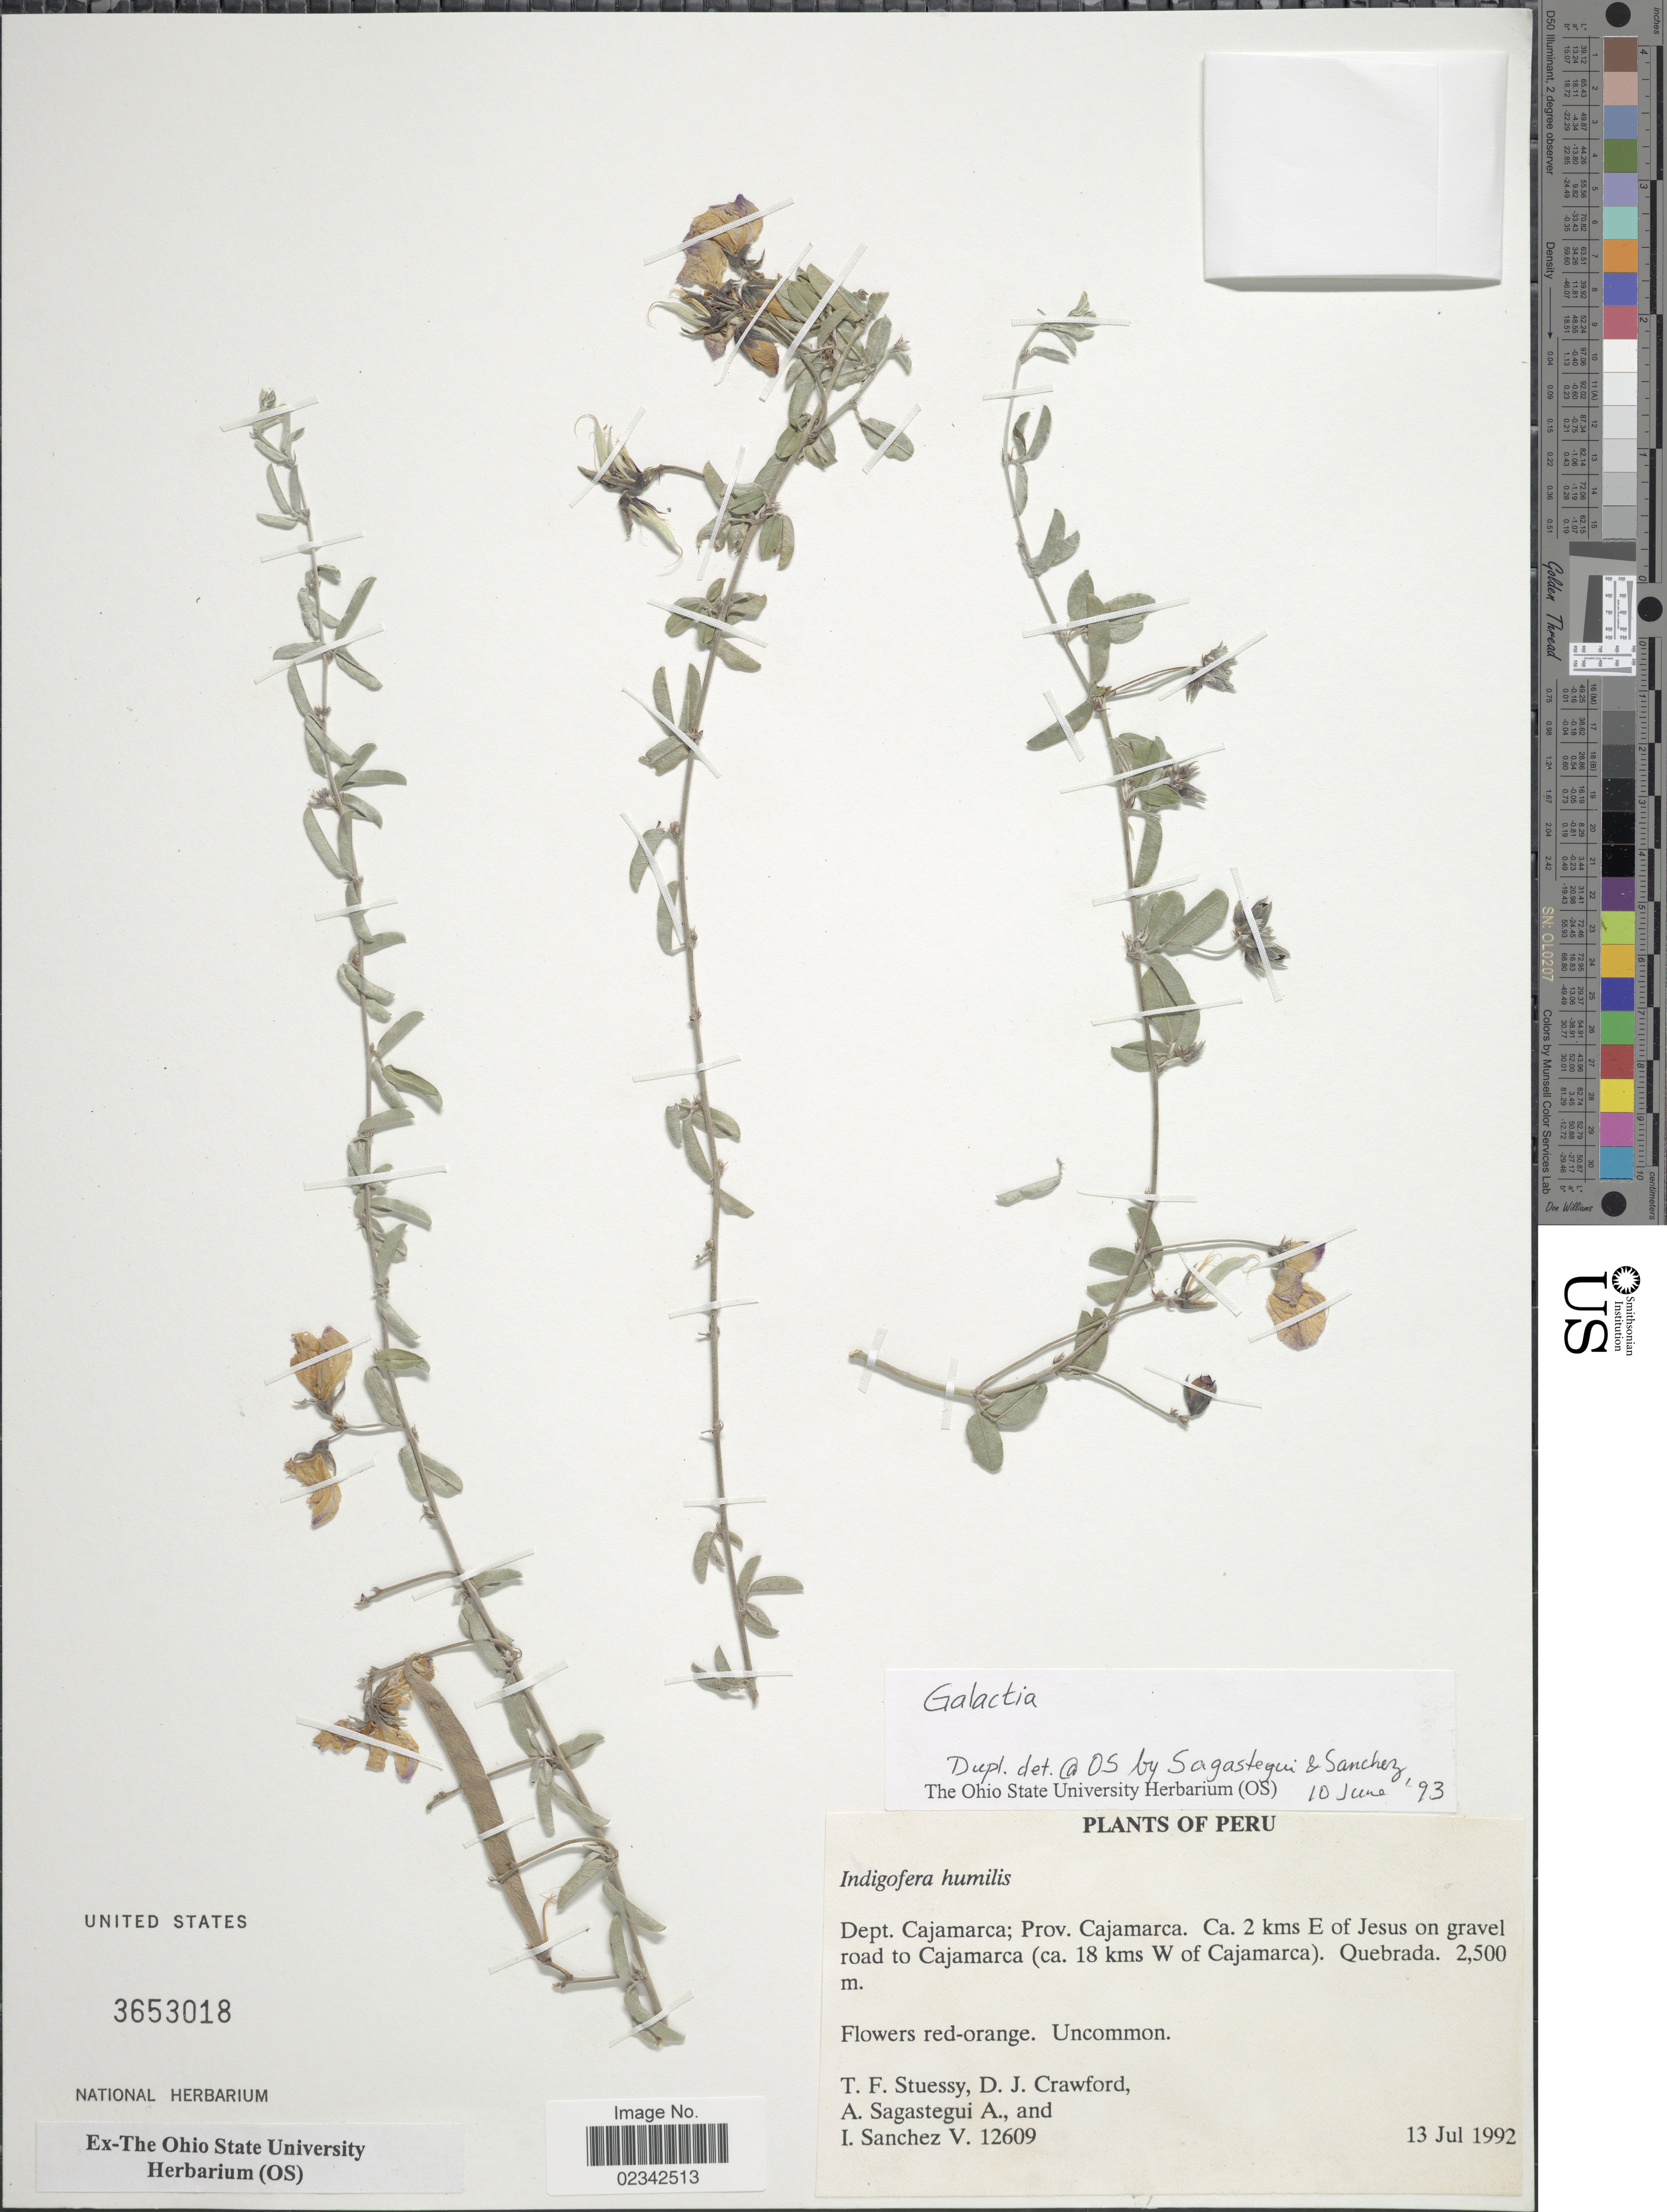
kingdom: Plantae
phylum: Tracheophyta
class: Magnoliopsida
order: Fabales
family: Fabaceae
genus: Galactia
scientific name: Galactia sp.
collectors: T. Steussy, D. Crawford, A. Sagástegui A. & I. Sánchez Vega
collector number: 12609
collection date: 1992-07-13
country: Peru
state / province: Cajamarca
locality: Prov. Cajamarca, ca. 2 kms E of Jesus on gravel road to Cajamarca (ca. 18 kms W of Cajamarga), Quebrada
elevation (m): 2500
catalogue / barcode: US 3653018